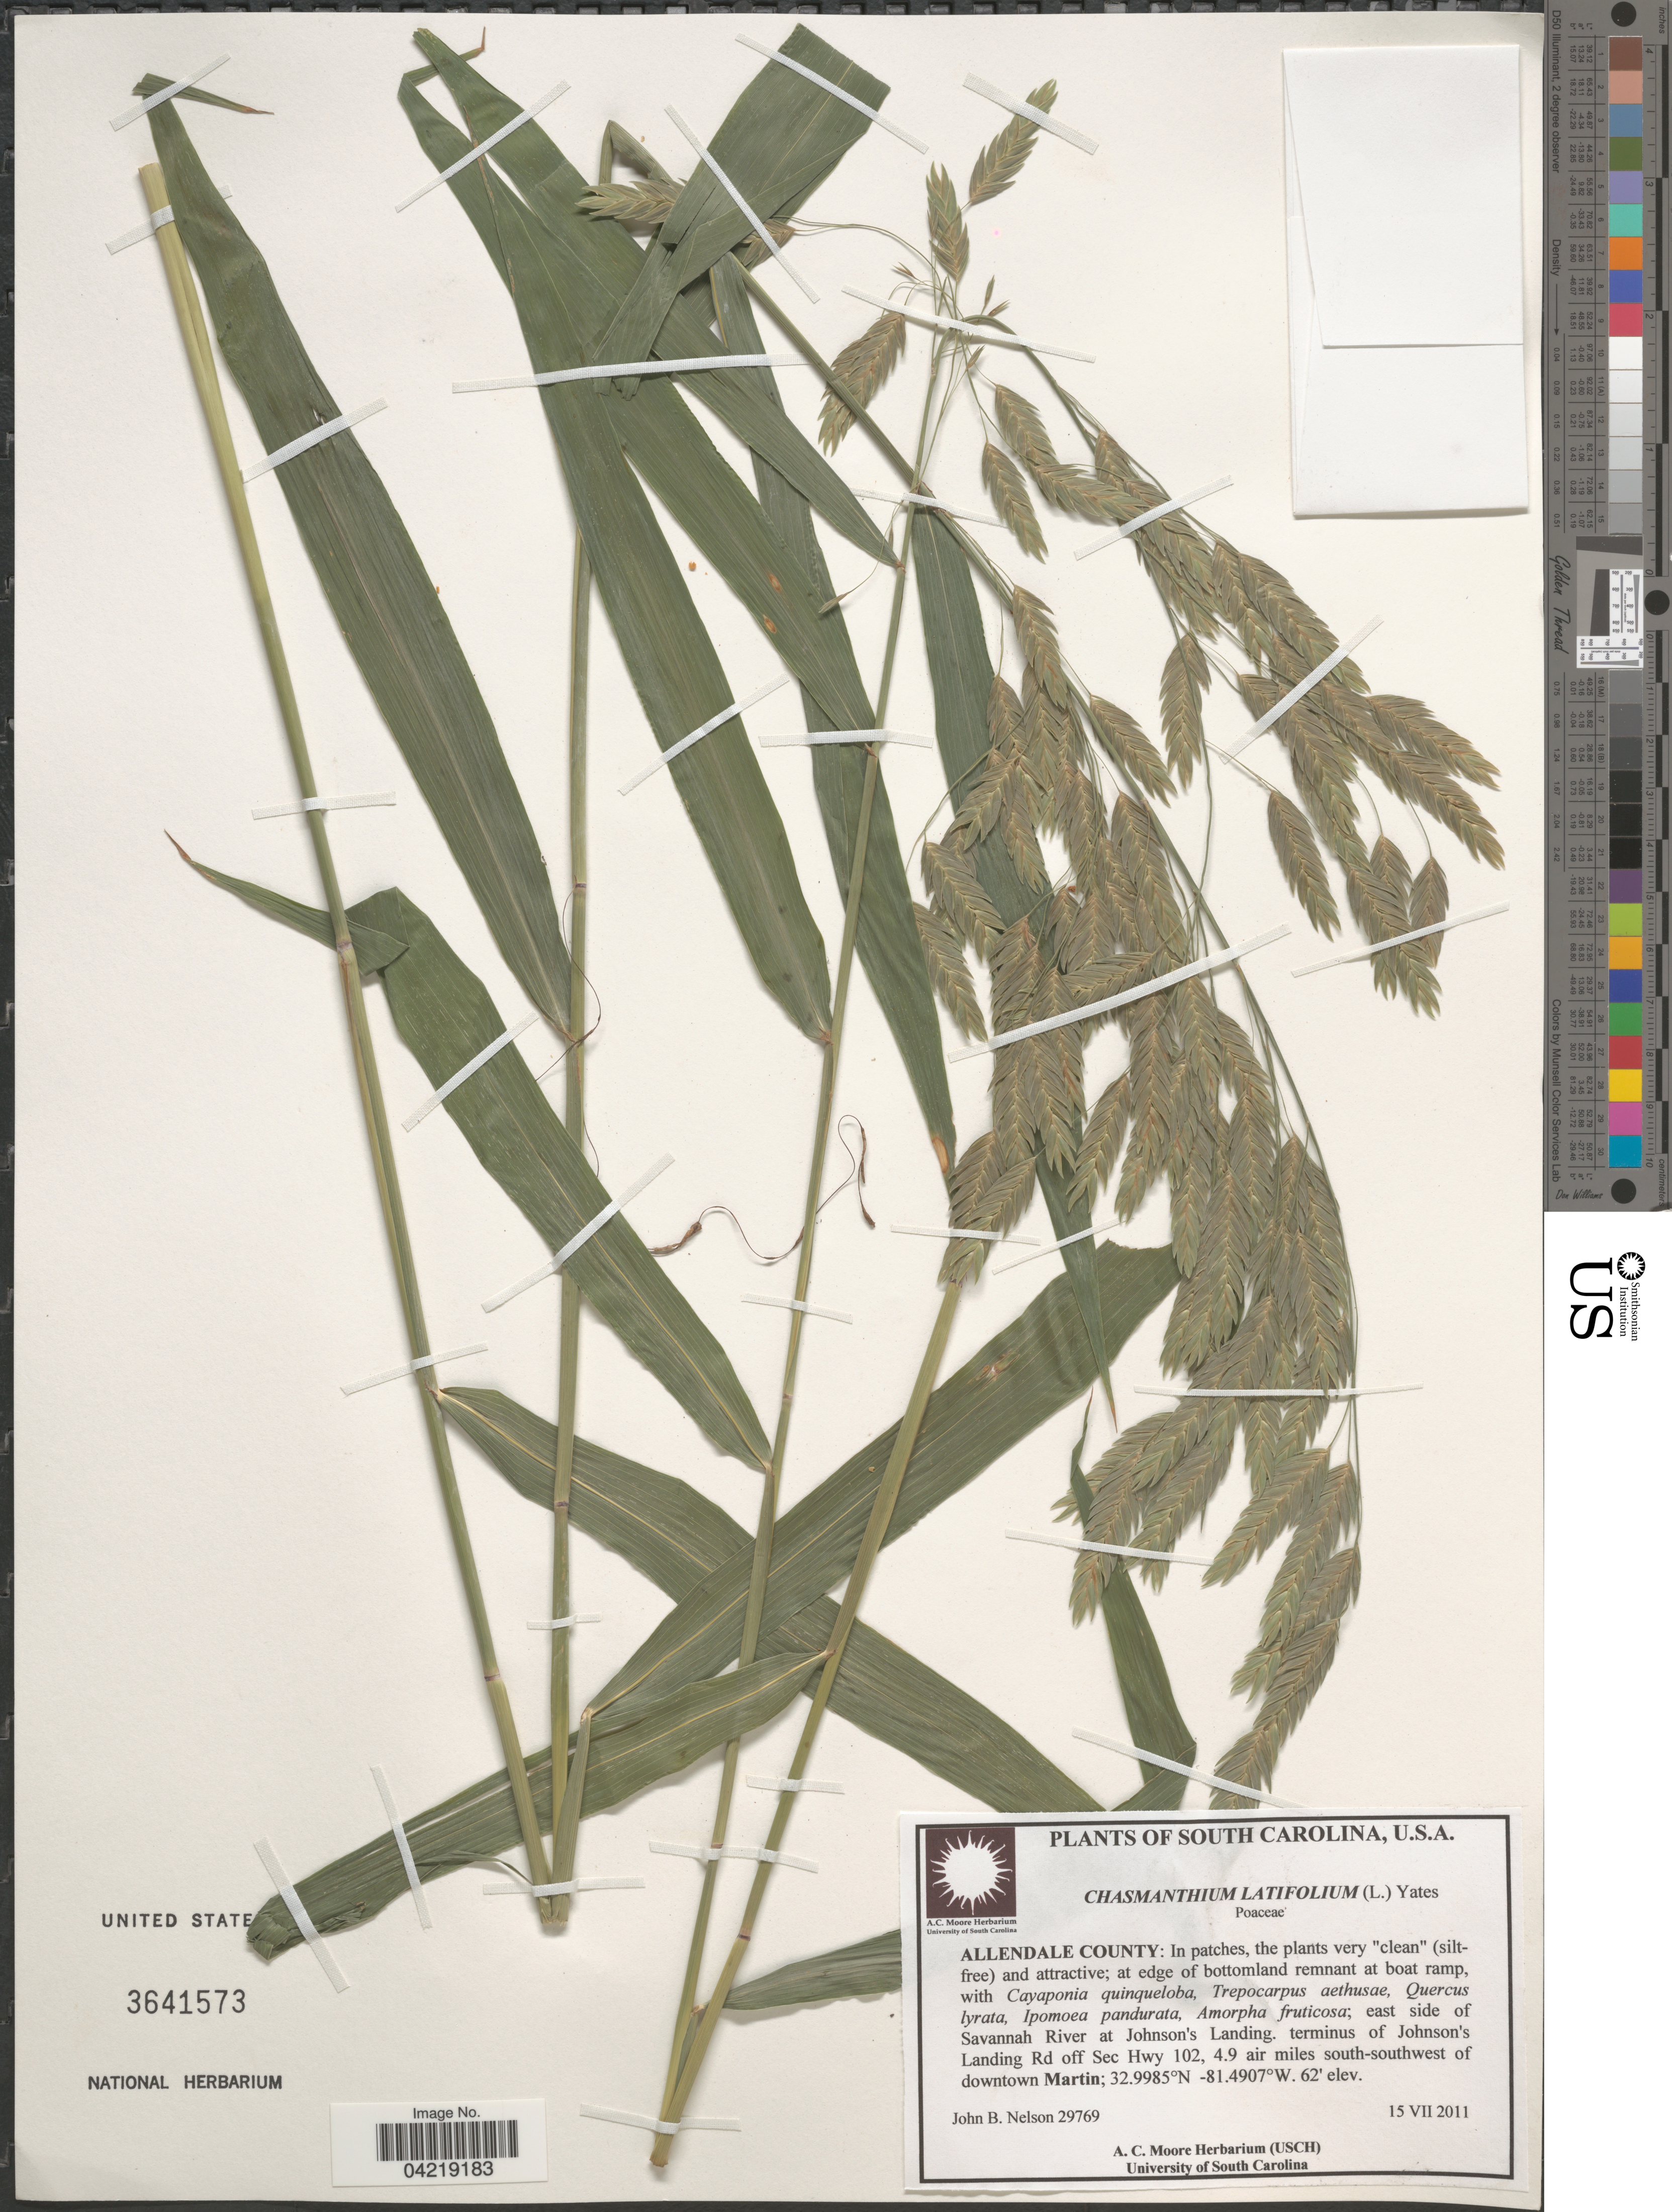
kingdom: Plantae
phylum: Tracheophyta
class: Liliopsida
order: Poales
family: Poaceae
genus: Chasmanthium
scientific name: Chasmanthium latifolium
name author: (Michx.) H.O. Yates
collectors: J. B. Nelson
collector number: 29769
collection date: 2011-07-15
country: United States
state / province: South Carolina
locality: Allendale County: at edge of bottomland remnant at boat ramp. East side of Savannah River at Johnson's Landing. Terminus of Johnson's Landing Rd off Sec Hwy 102, 4.9 air miles south-southwest of downtown Martin.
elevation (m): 19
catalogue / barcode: US 3641573